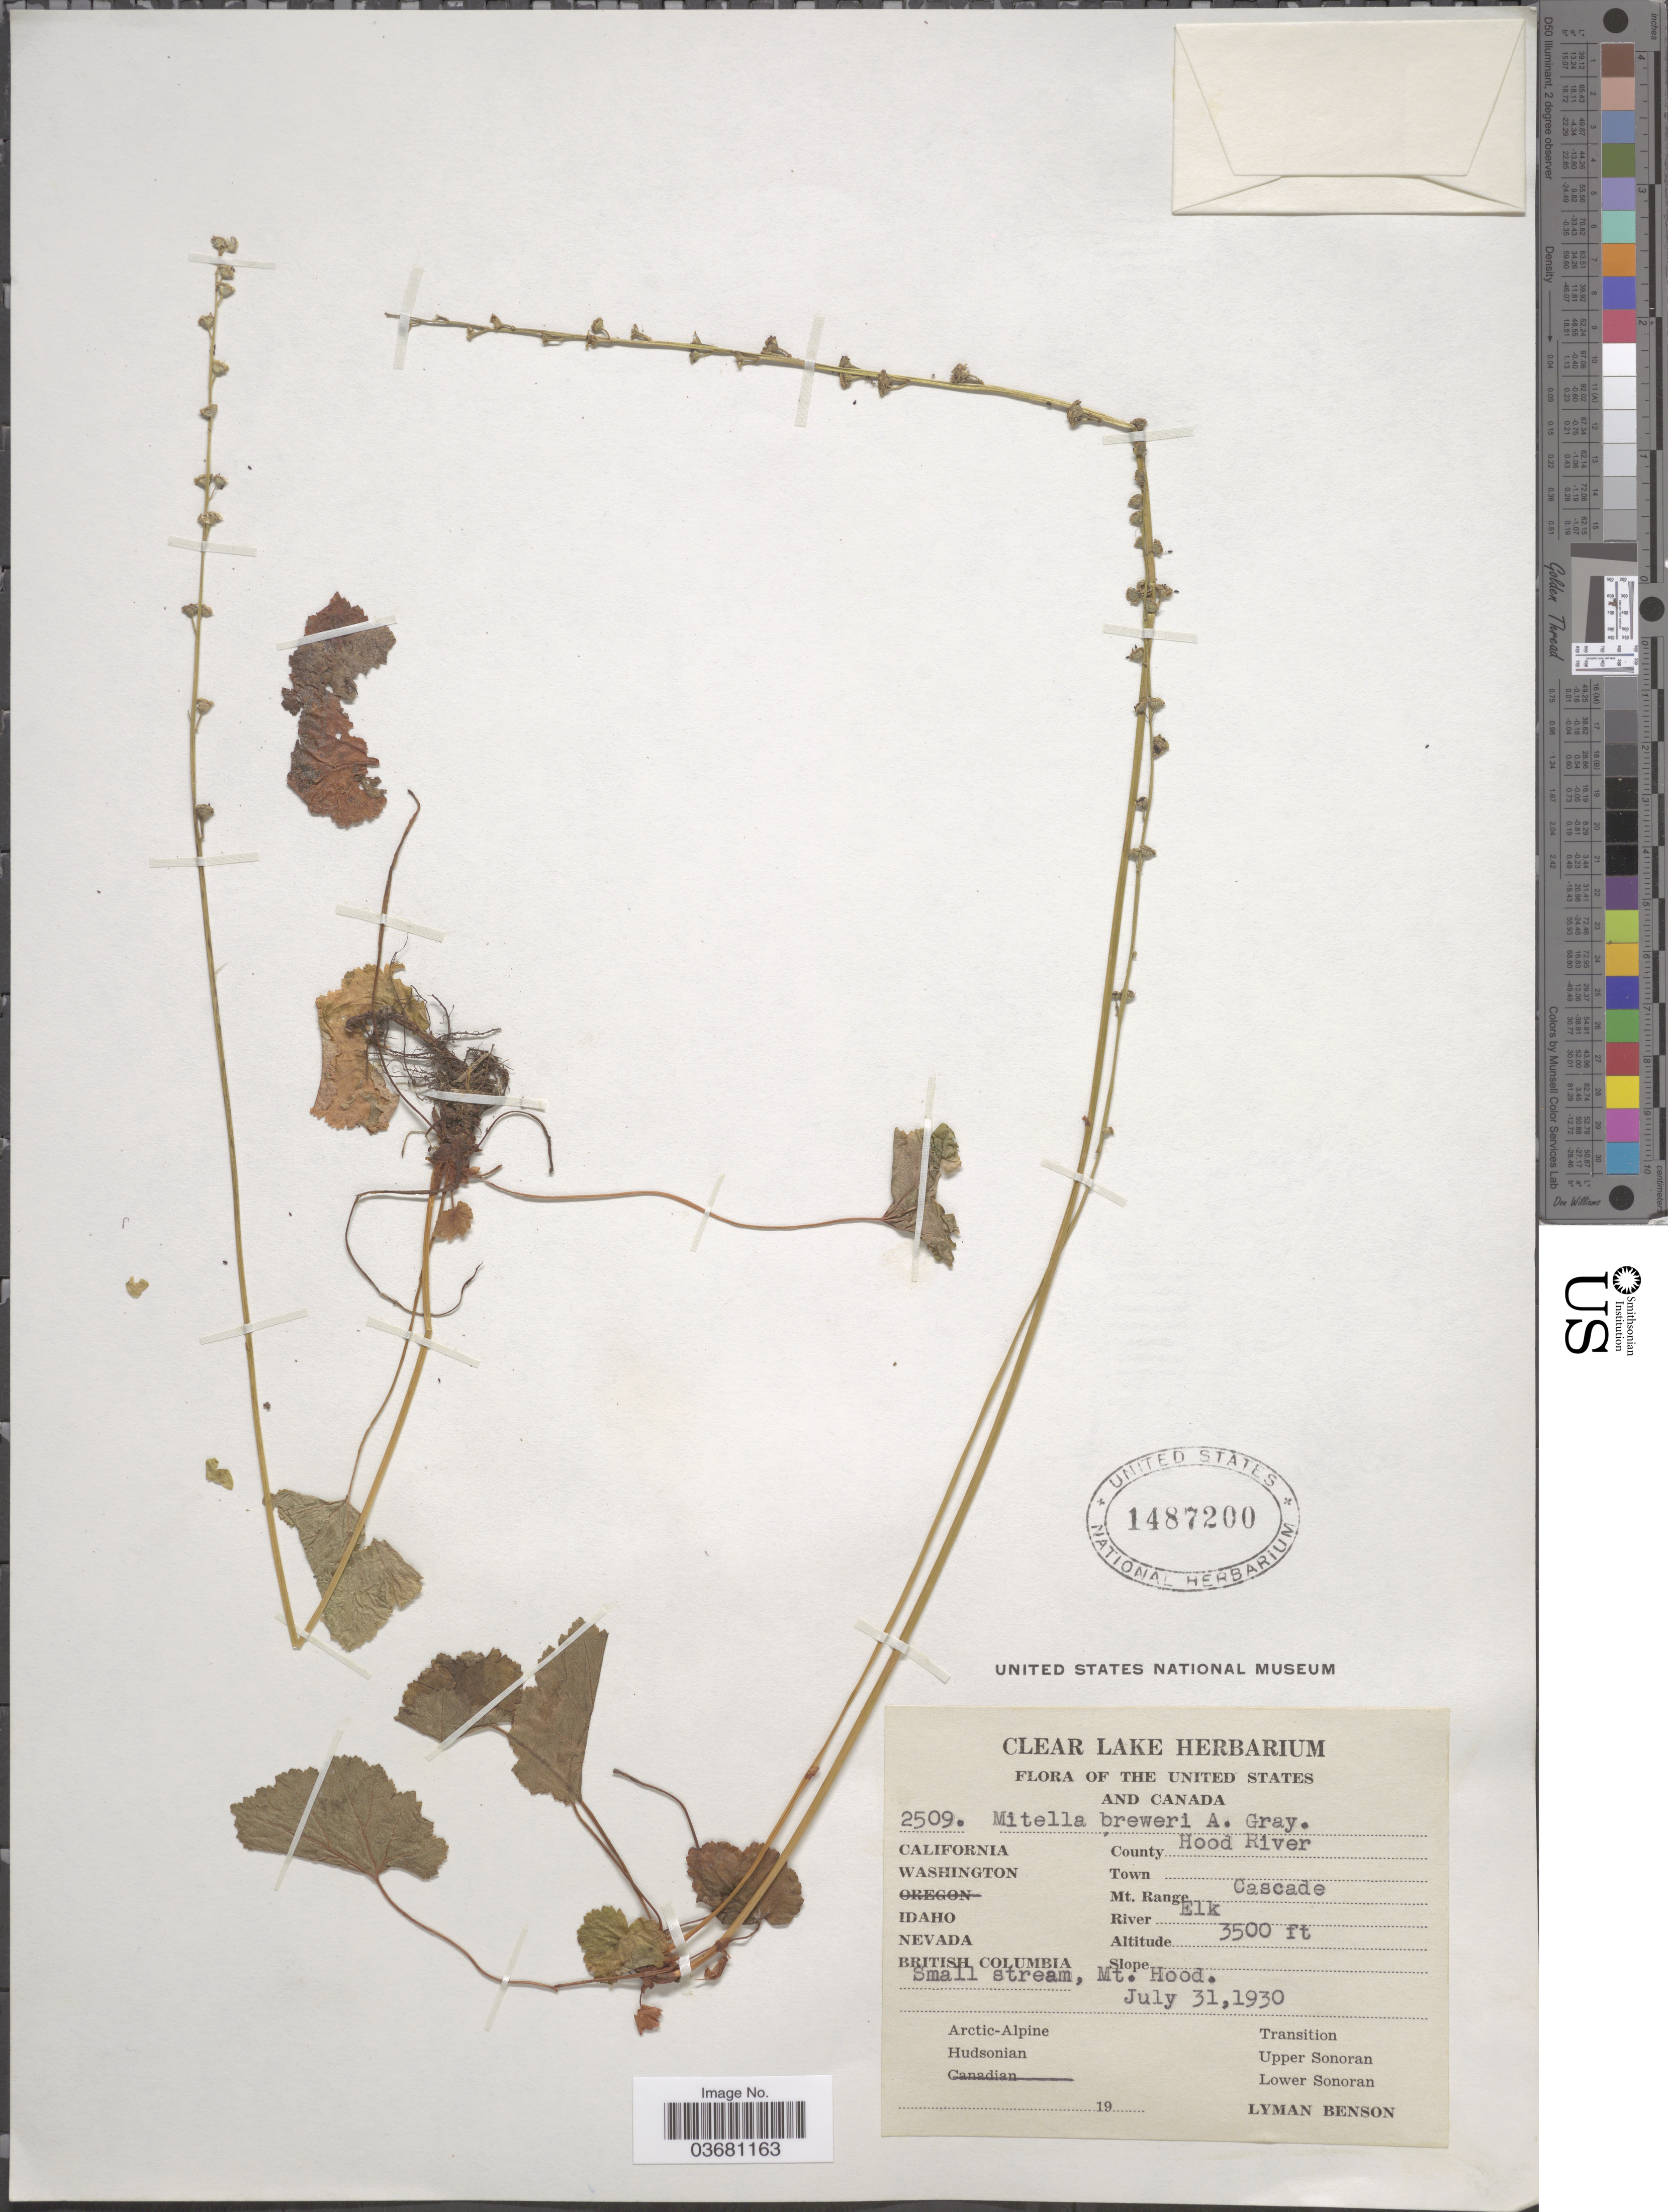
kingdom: Plantae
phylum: Tracheophyta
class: Magnoliopsida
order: Saxifragales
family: Saxifragaceae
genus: Mitella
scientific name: Mitella breweri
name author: A. Gray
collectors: L. D. Benson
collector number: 2509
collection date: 1930-07-31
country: United States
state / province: Oregon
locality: County Hood River. Mt. Range Cascade. River Elk. Small stream, Mt. Hood. Arctic-Alpine. Hudsonian. Transition. Upper Sonoran. Lower Sonoran.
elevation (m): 1067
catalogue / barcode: US 1487200